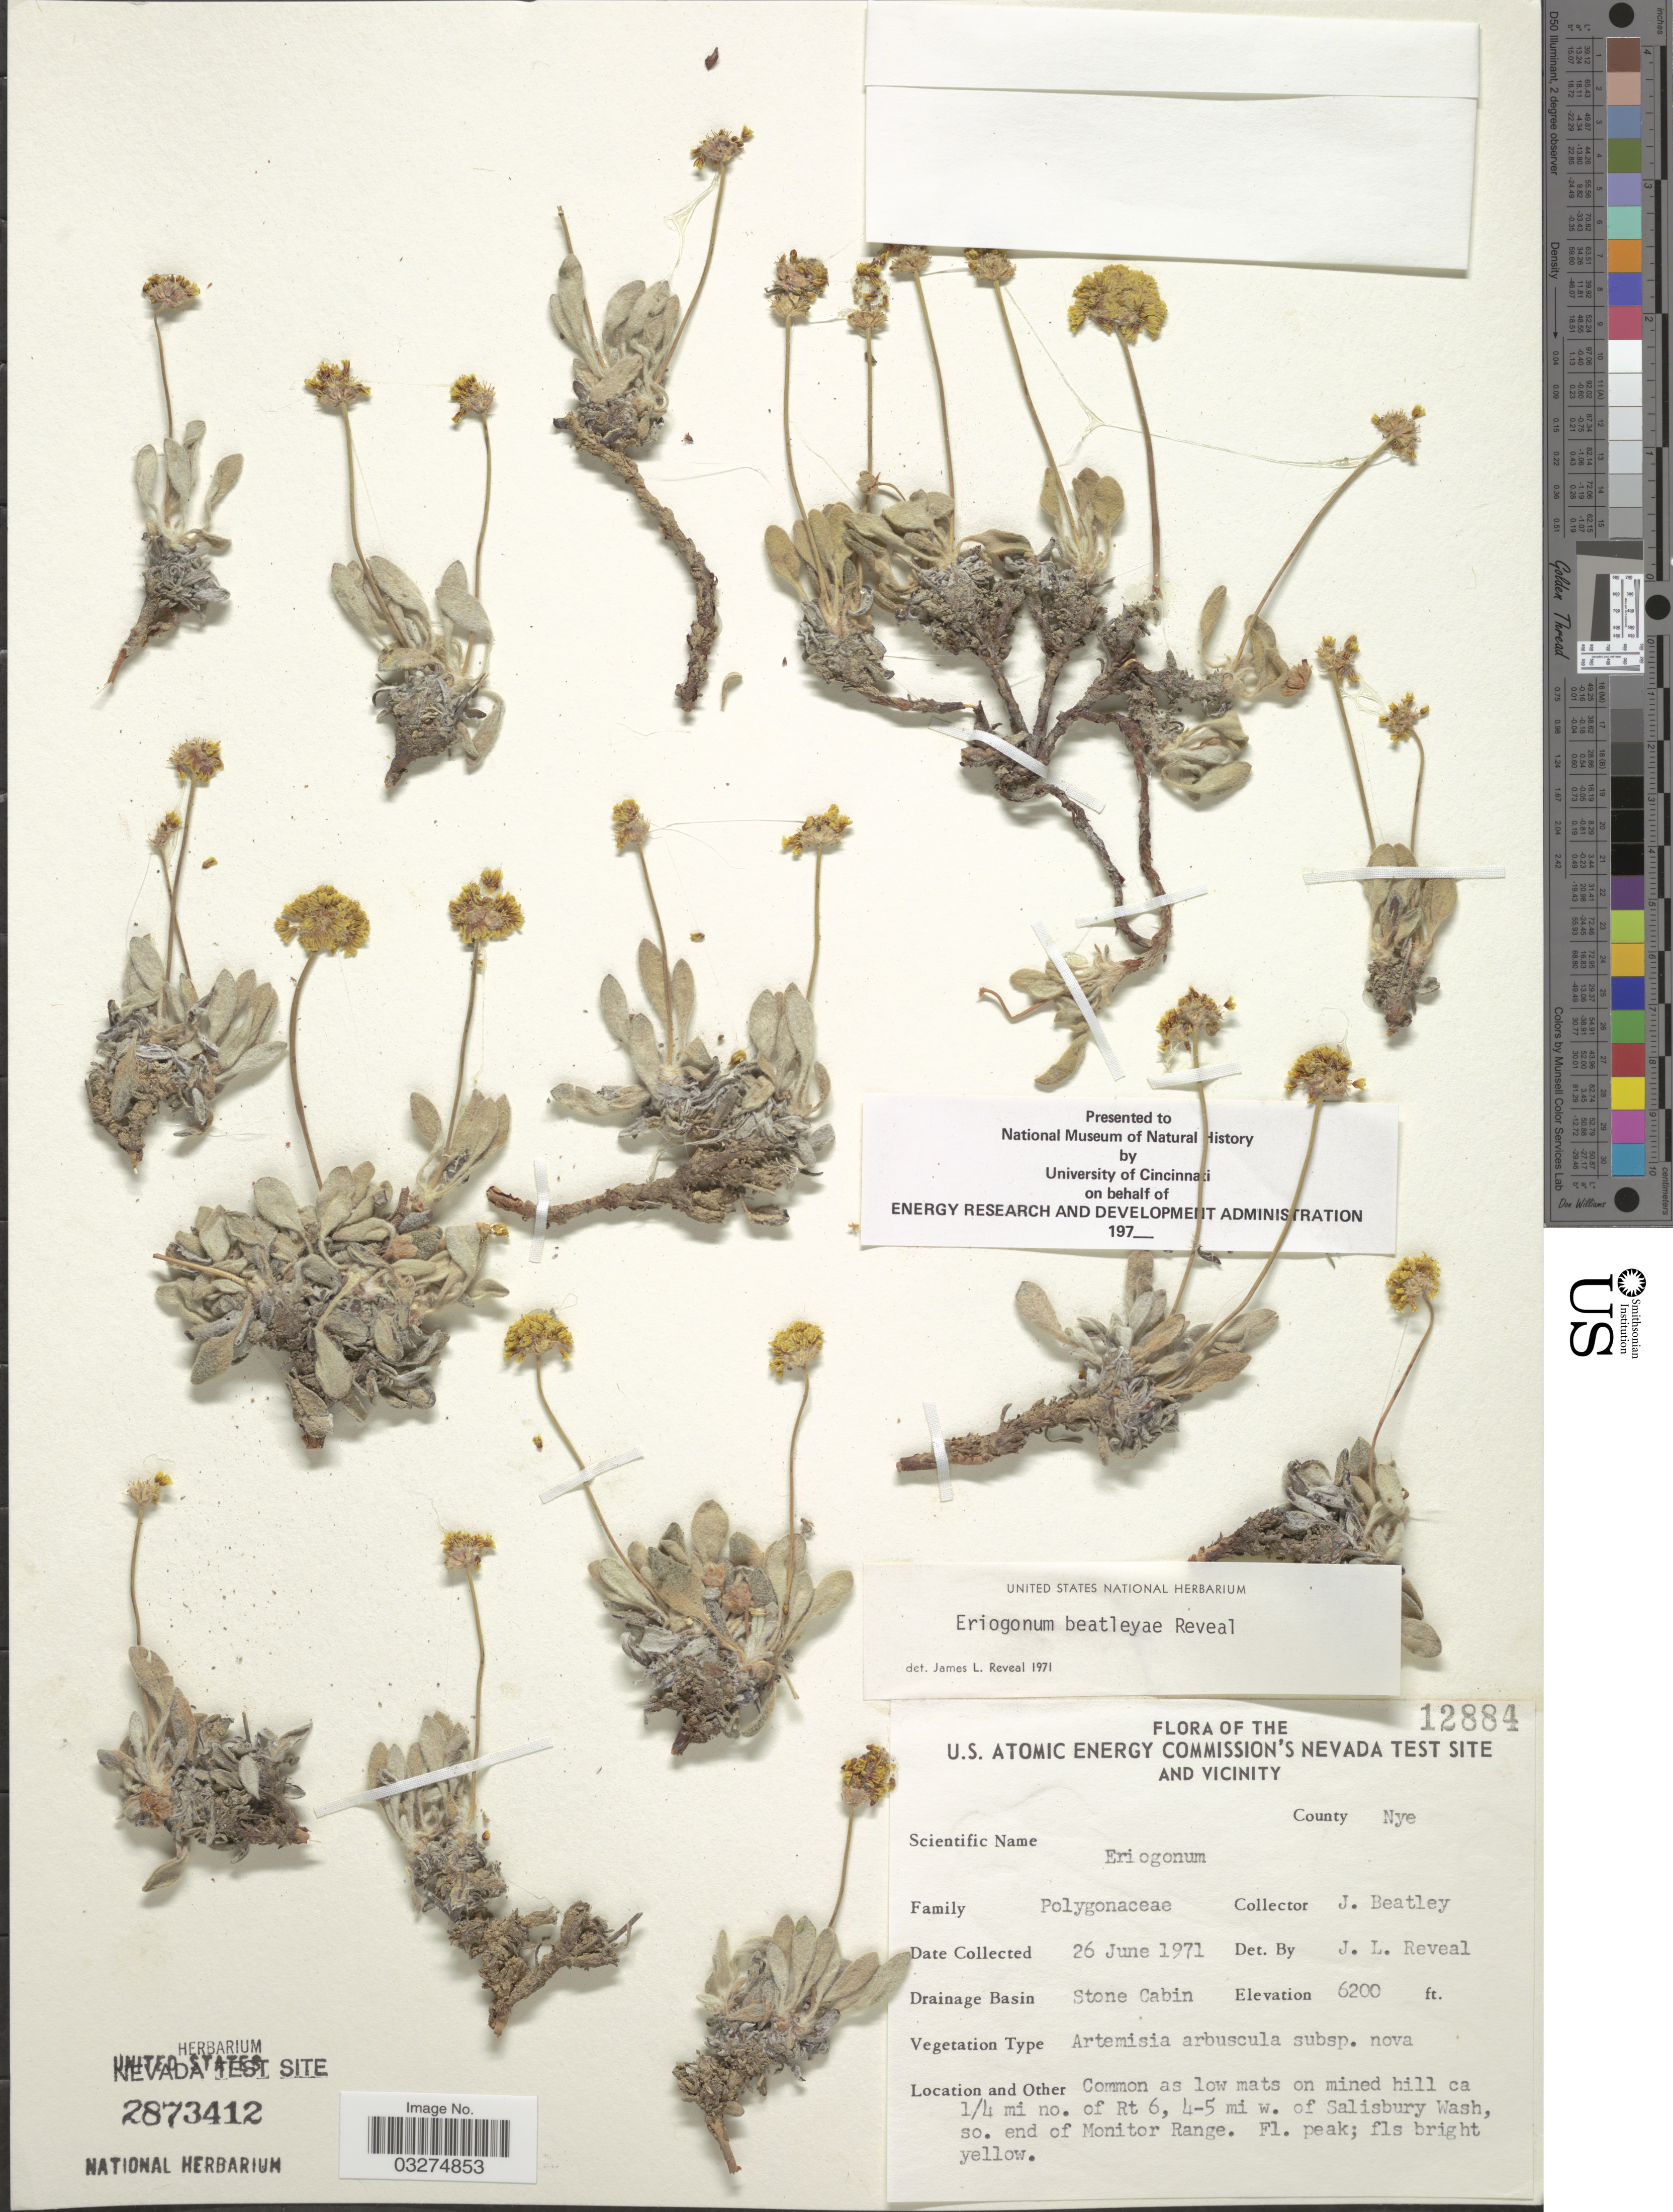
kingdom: Plantae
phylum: Tracheophyta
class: Magnoliopsida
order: Caryophyllales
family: Polygonaceae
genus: Eriogonum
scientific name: Eriogonum beatleyae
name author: Reveal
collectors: J. C. Beatley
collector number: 12884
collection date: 1971-06-26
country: United States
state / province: Nevada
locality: U.S. Atomic Energy Commission's Nevada Test Site and Vicinity. County Nye. Drainage Basin Stone Cabin. On mined hill ca 1/4 mi no. of Rt 6, 4-5 mi w. of Salisbury Wash, so. end of Monitor Range.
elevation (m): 1890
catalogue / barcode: US 2873412